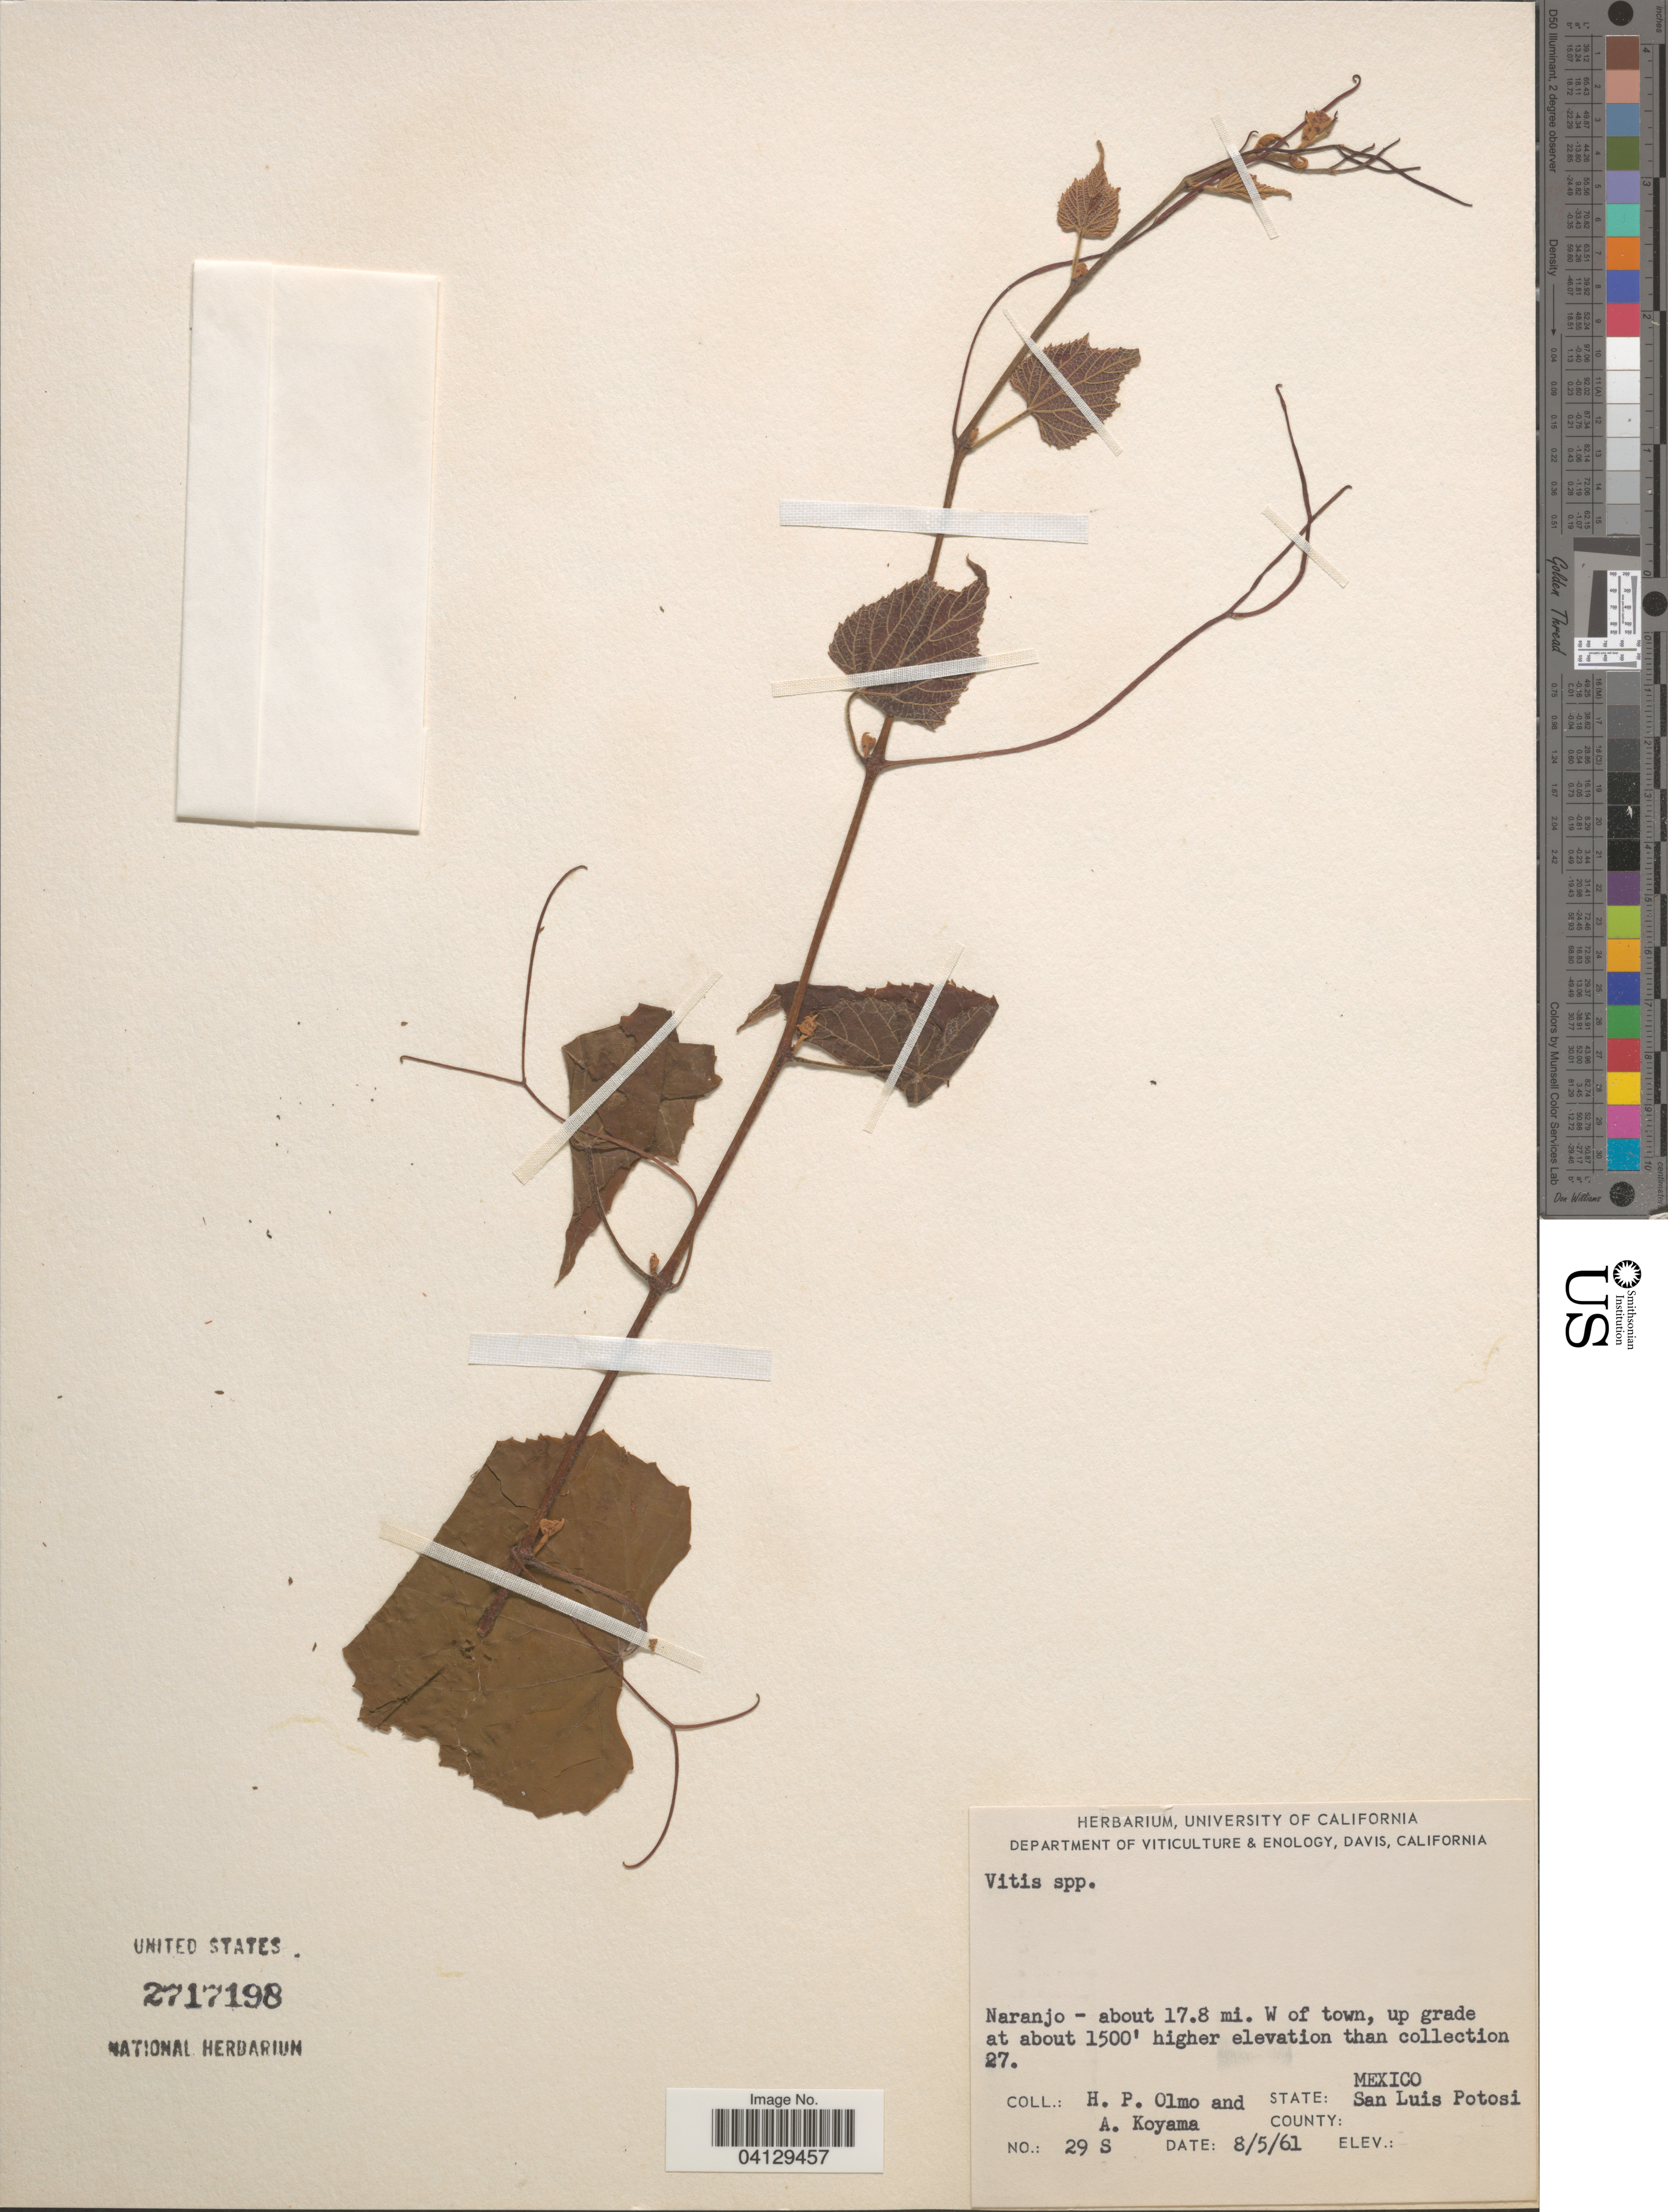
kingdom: Plantae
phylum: Tracheophyta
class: Magnoliopsida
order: Vitales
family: Vitaceae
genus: Vitis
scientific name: Vitis sp.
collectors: H. Olmo & A. Koyama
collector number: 29S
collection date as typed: Transcribed d/m/y: 5/8/61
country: Mexico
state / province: San Luis Potosí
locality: Naranjo - about 17.8 mi. W of town.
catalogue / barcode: US 2717198